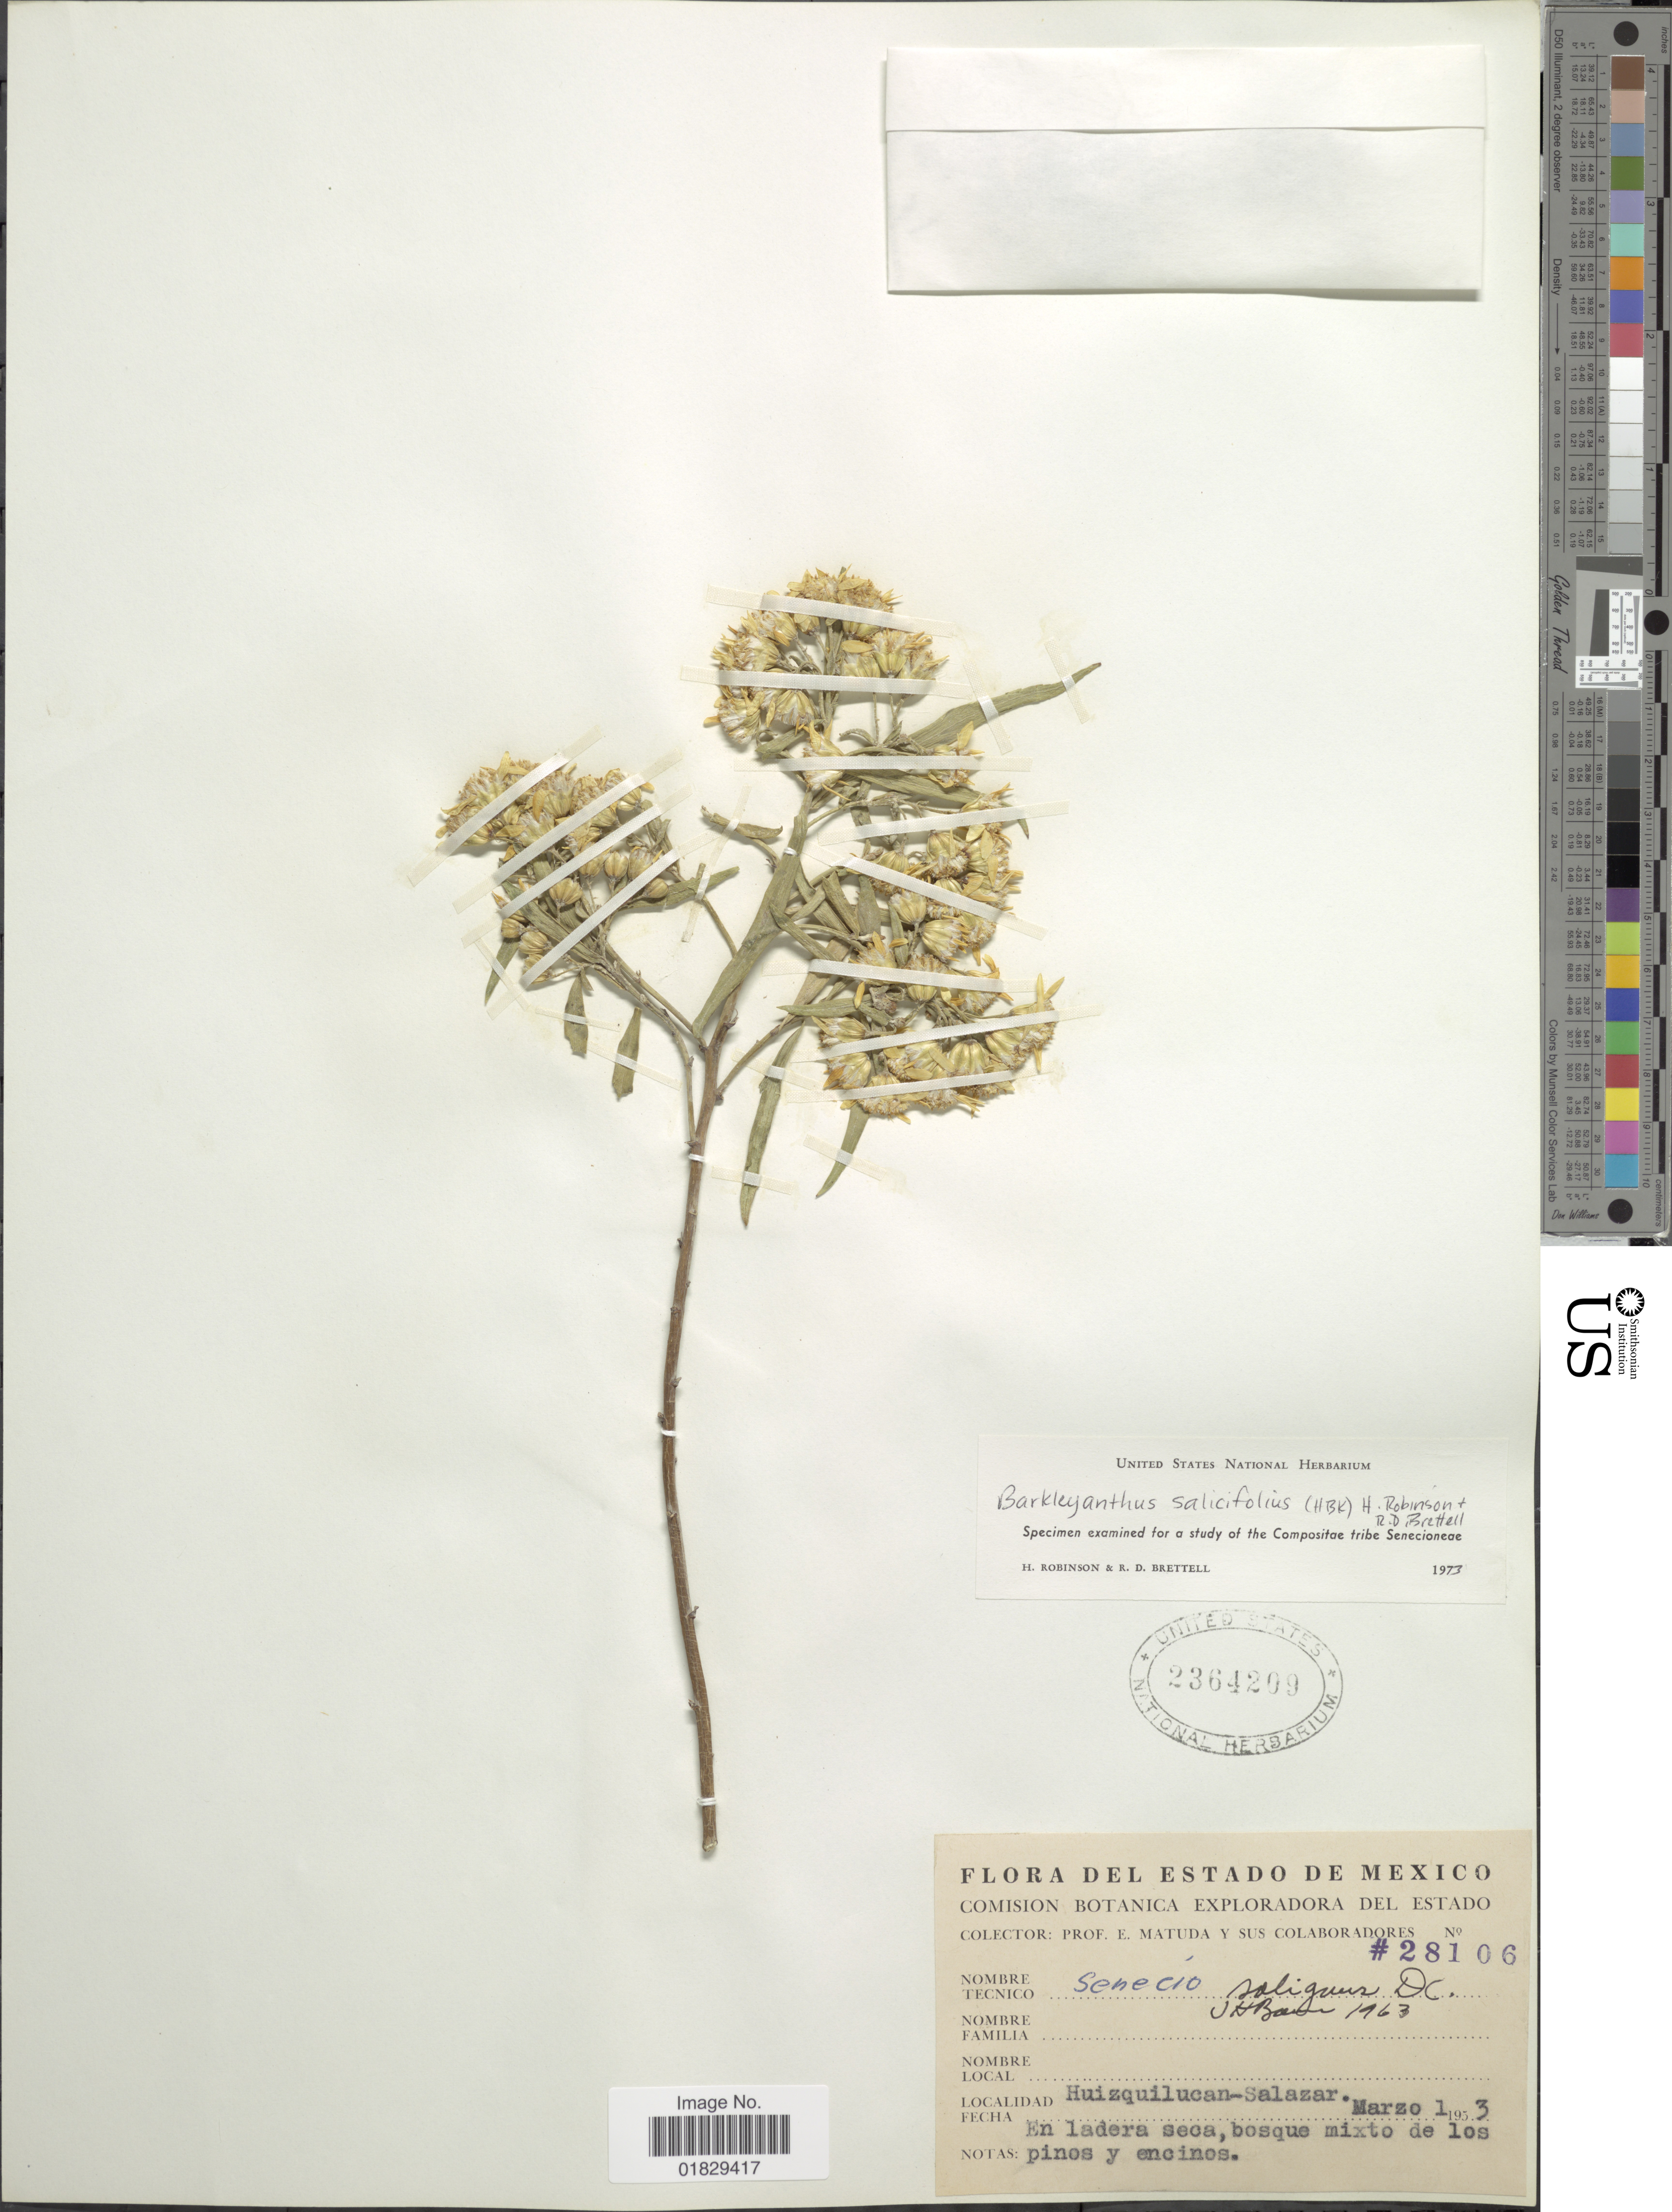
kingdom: Plantae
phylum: Tracheophyta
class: Magnoliopsida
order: Asterales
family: Asteraceae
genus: Barkleyanthus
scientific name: Barkleyanthus salicifolius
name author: (Kunth) H. Rob. & Brettell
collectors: E. Matuda & et al.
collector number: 28106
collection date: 1953-03-01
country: Mexico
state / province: México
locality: Estado de Mexico. Huizquilucan-Salazar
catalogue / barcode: US 2364209